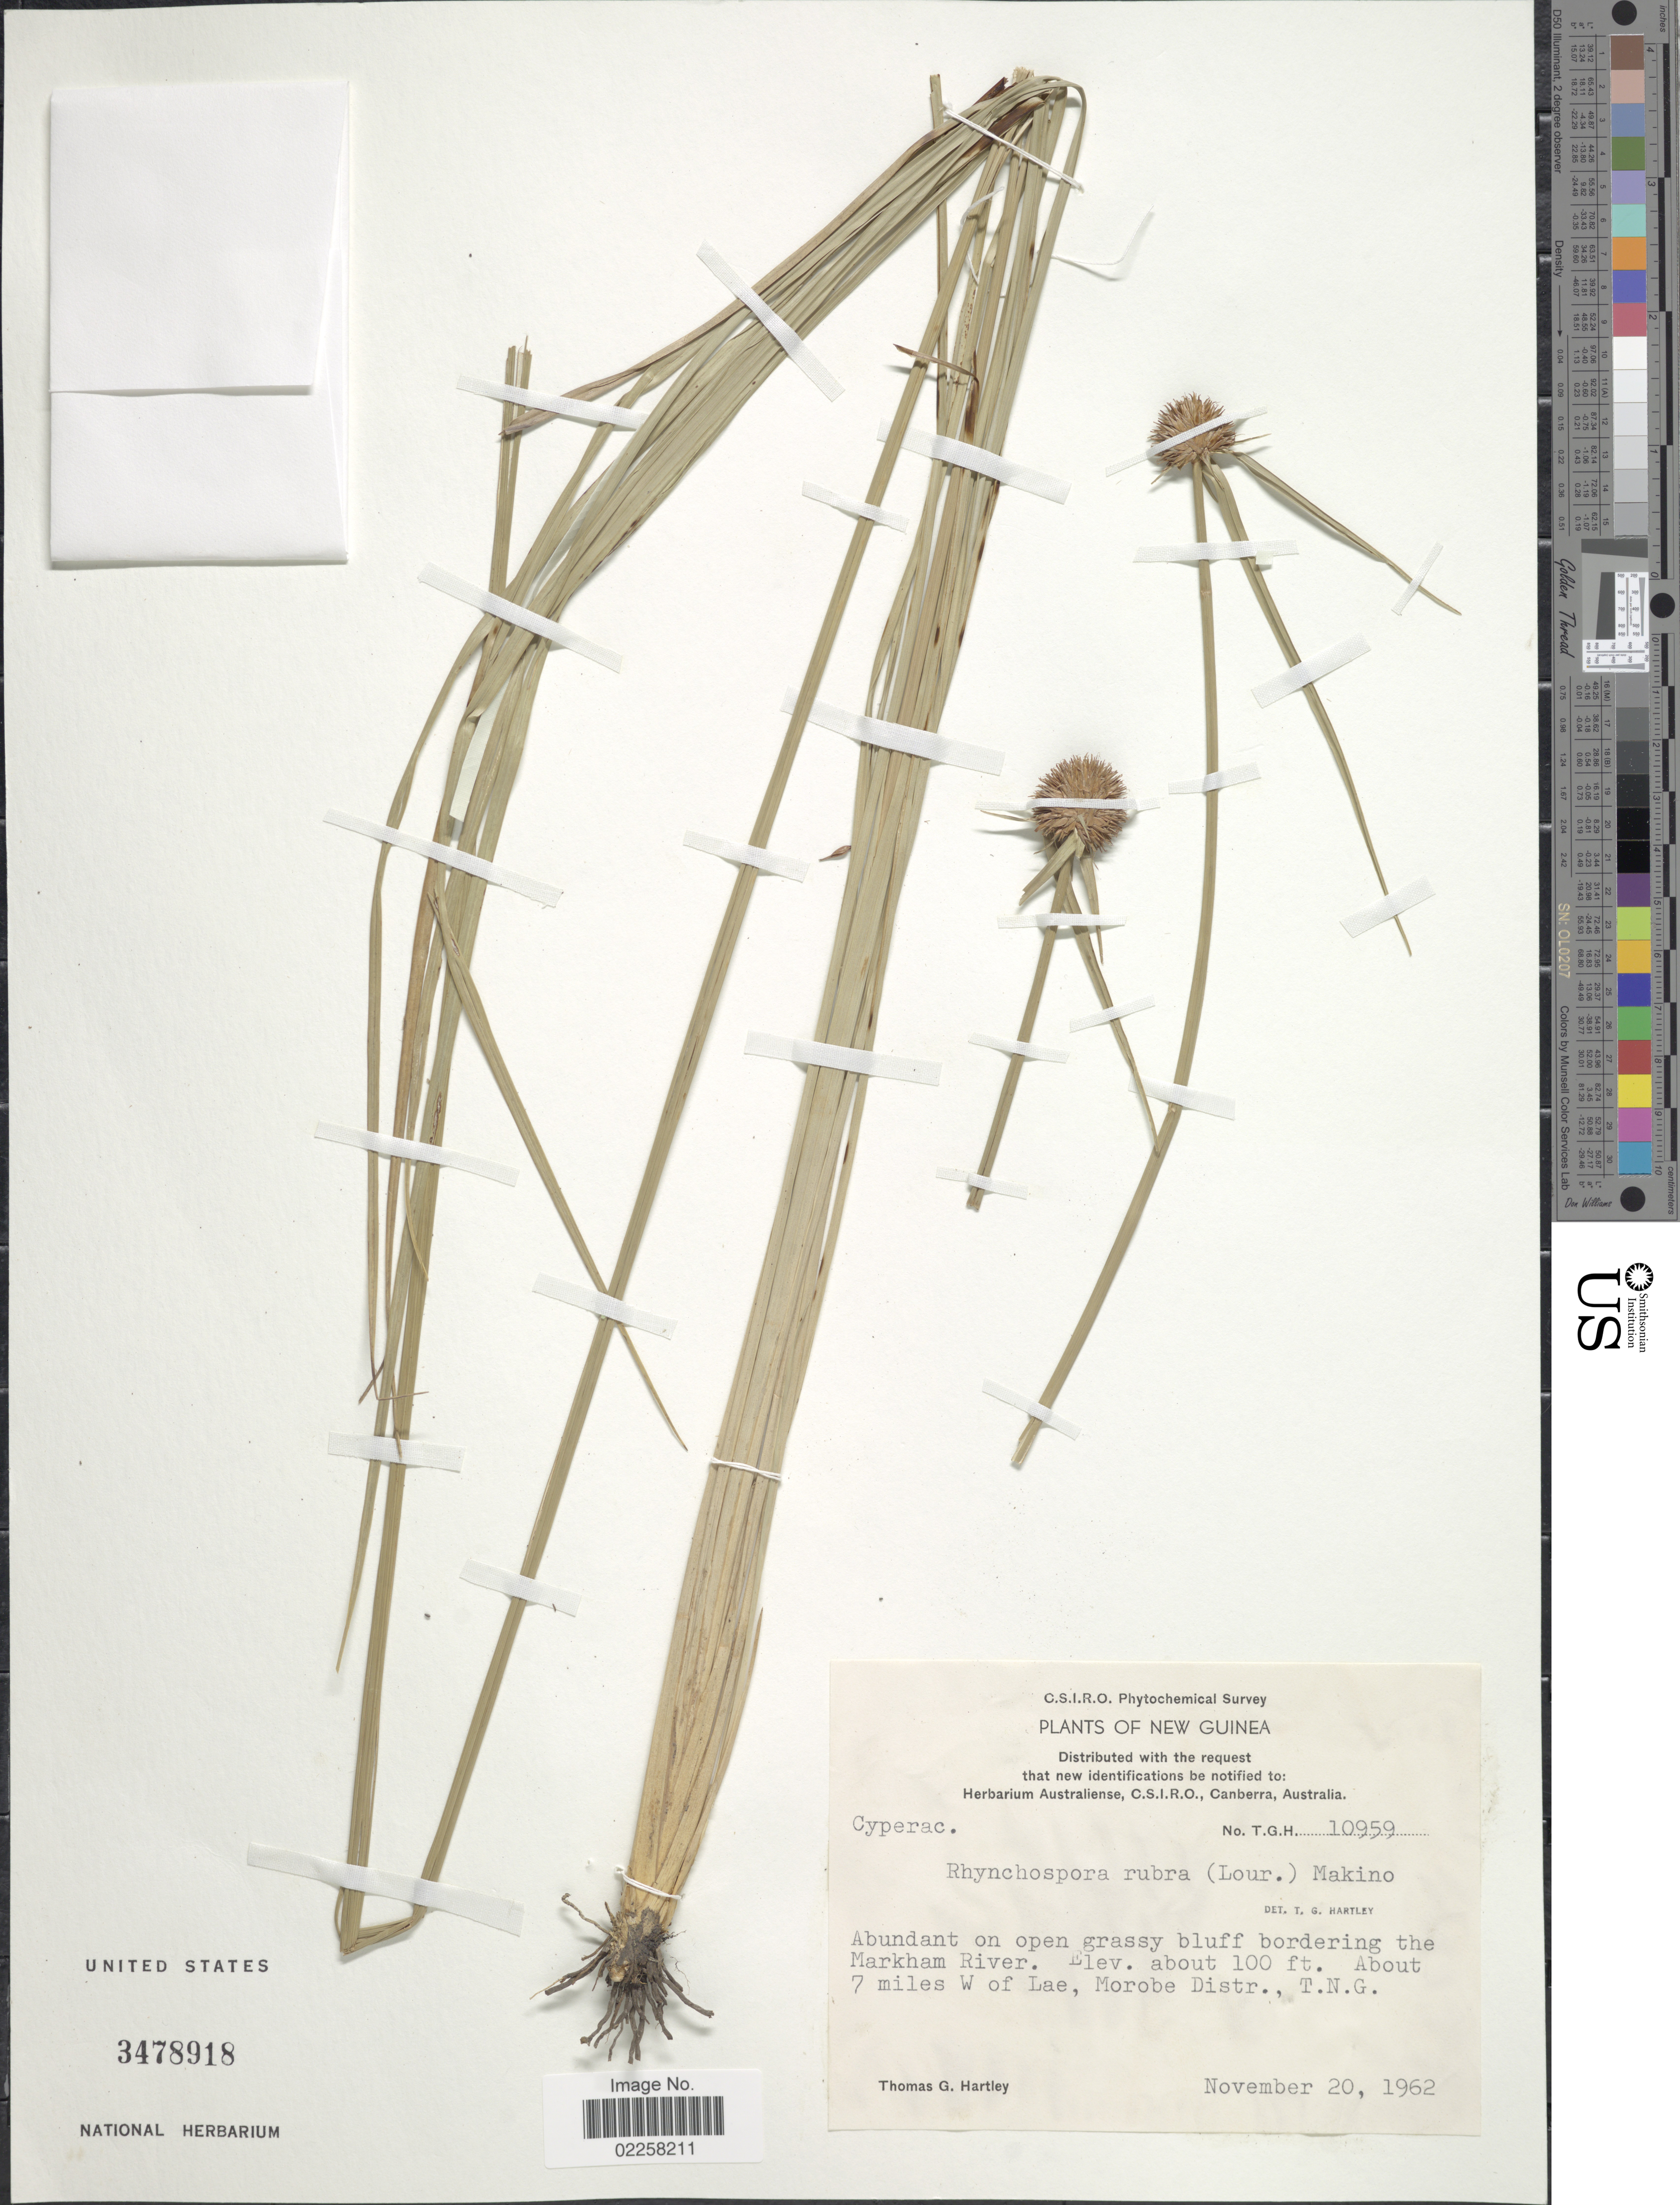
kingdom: Plantae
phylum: Tracheophyta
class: Liliopsida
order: Poales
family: Cyperaceae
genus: Rhynchospora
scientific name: Rhynchospora rubra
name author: (Lour.) Makino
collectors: T. G. Hartley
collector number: TGH10959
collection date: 1962-11-20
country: Papua New Guinea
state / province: Morobe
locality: New Guinea. Abundant on open grassy bluff bordering the Markham River. About 7 miles W of Lae, Morobe Distr., T.N.G.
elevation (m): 30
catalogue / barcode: US 3478918